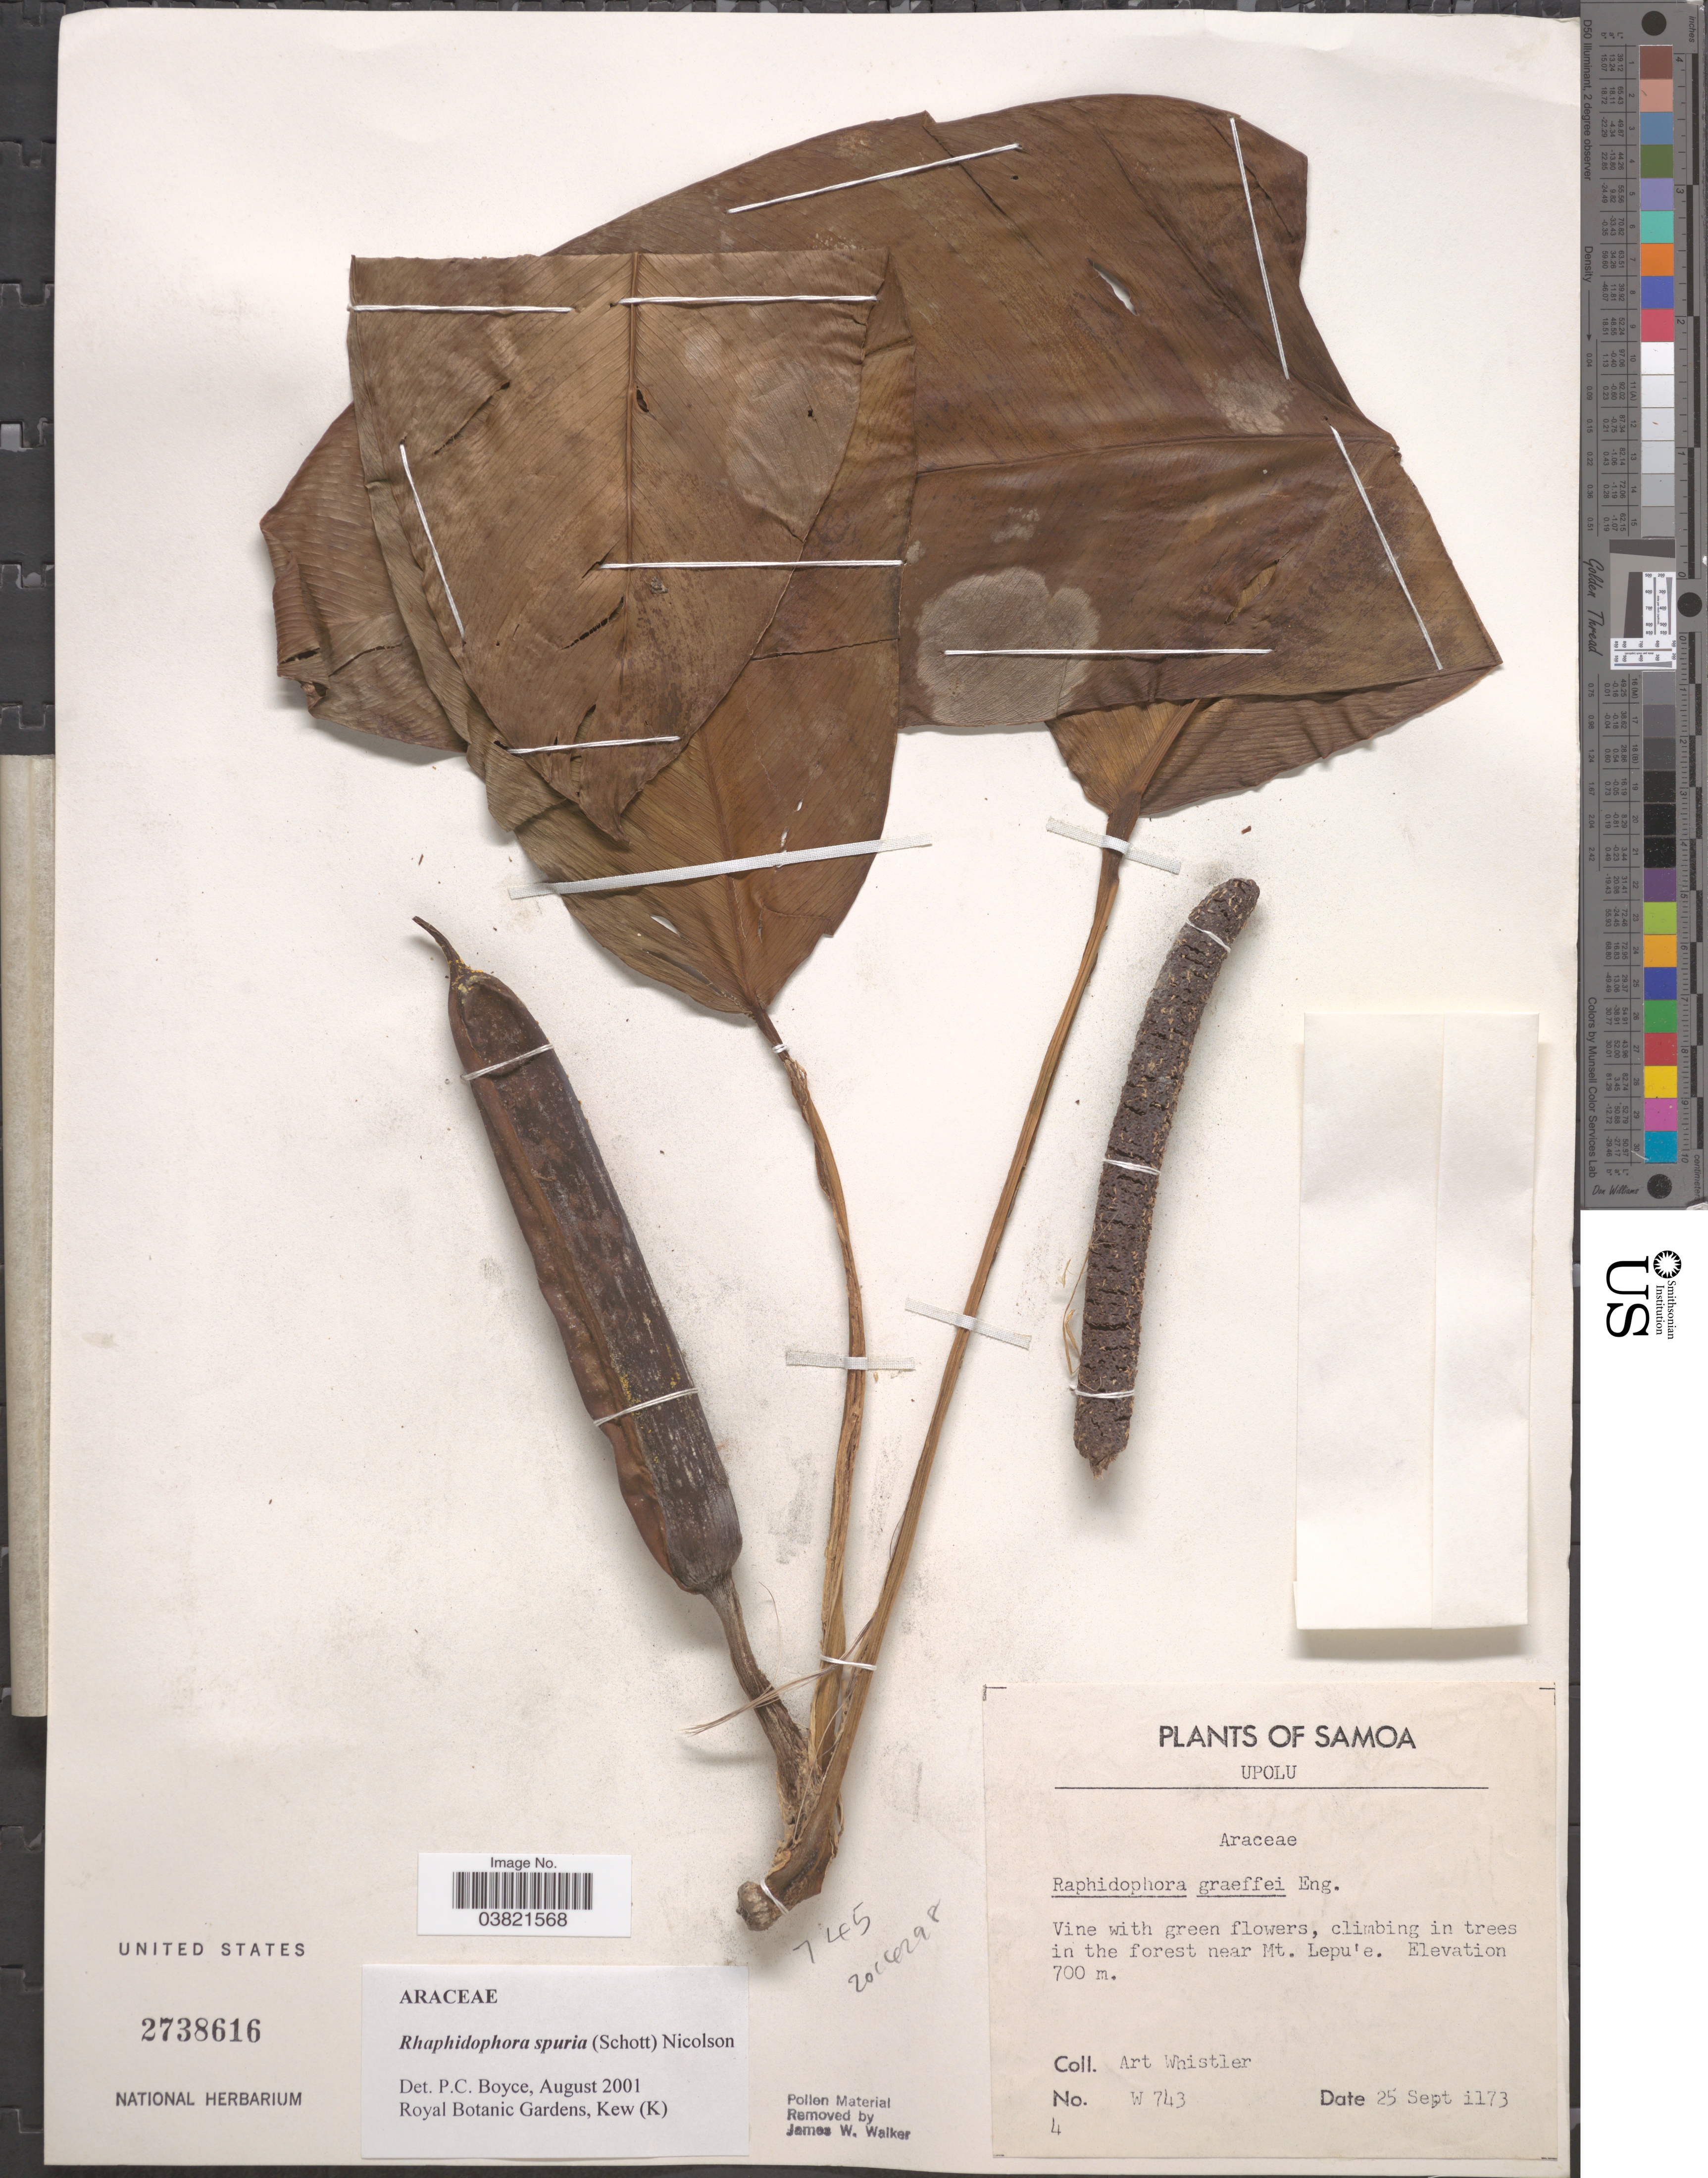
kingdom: Plantae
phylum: Tracheophyta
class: Liliopsida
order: Alismatales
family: Araceae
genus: Rhaphidophora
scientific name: Rhaphidophora spuria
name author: (Schott) Nicolson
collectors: A. Whistler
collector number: W 743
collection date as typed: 25 Sept i173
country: Samoa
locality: Samoa. Upolu. In the forest near Mt. Lepu'e.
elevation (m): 700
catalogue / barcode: US 2738616